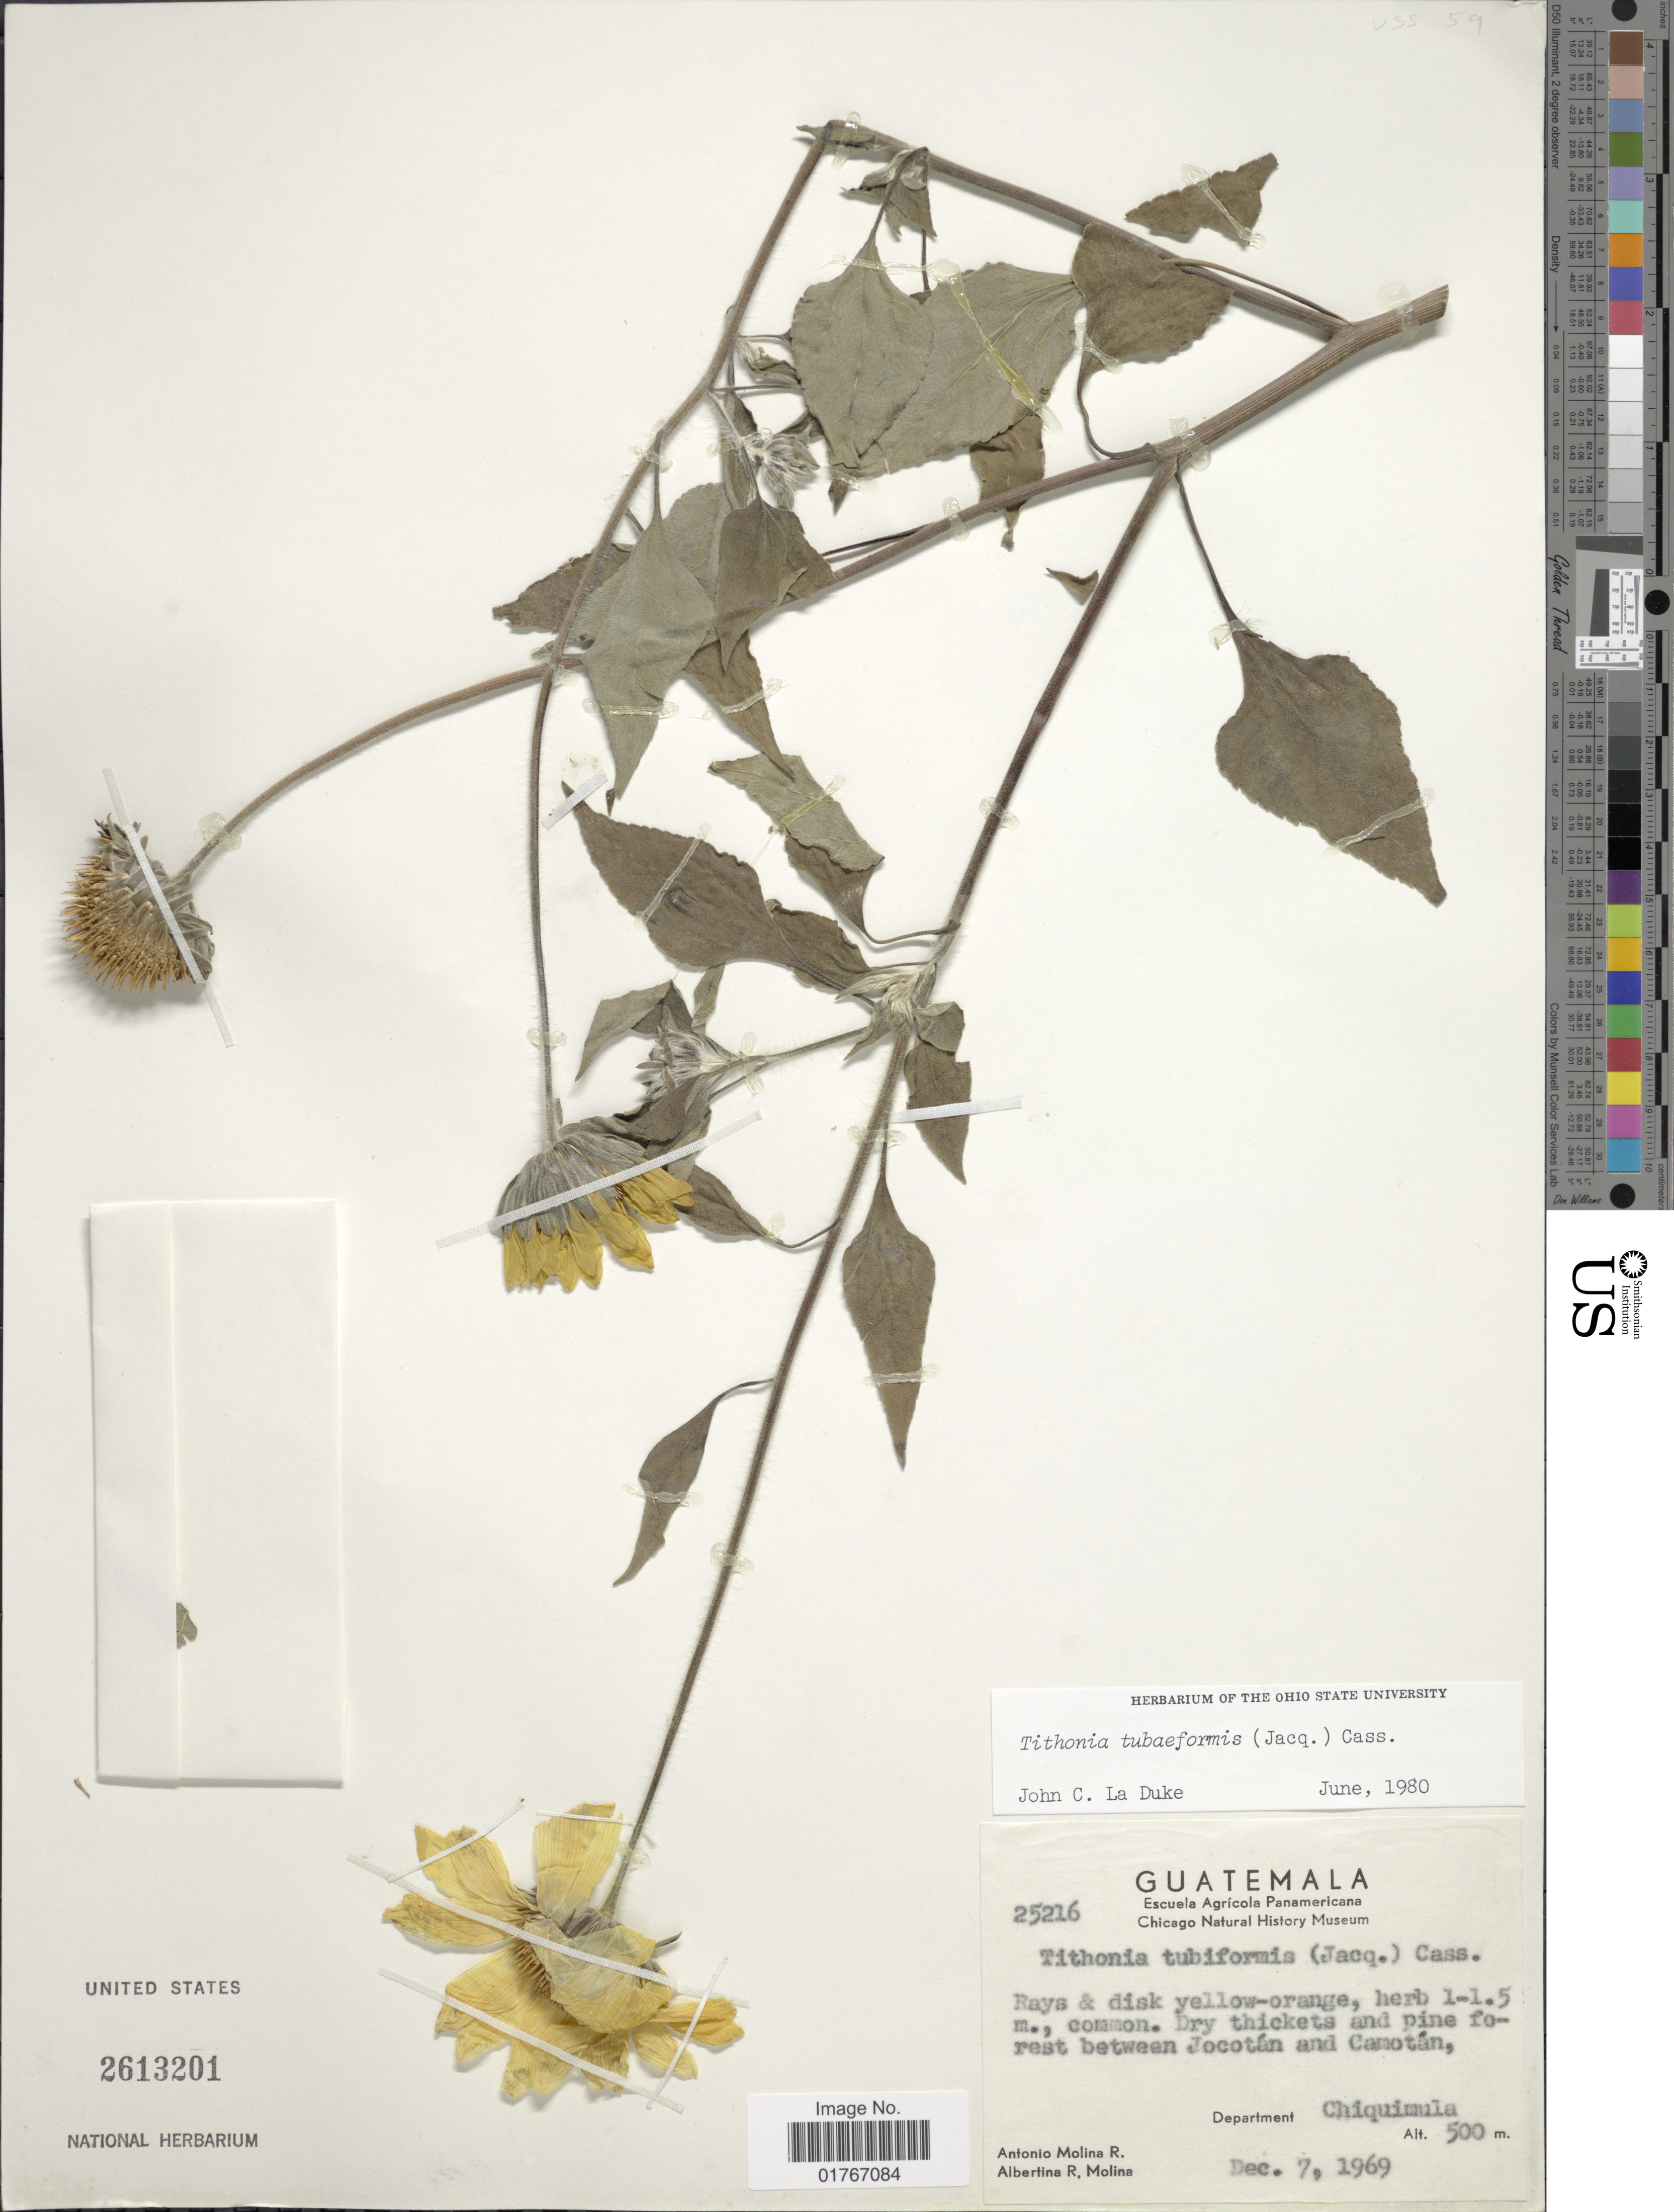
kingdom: Plantae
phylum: Tracheophyta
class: Magnoliopsida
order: Asterales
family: Asteraceae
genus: Tithonia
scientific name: Tithonia sp.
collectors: A. Molina R. & A. R. Molina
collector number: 25216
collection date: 1969-12-07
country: Guatemala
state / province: Chiquimula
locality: Dry thickets and pine forest between Jocotán and Camotán, Department Chiquimula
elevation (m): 500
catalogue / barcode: US 2613201